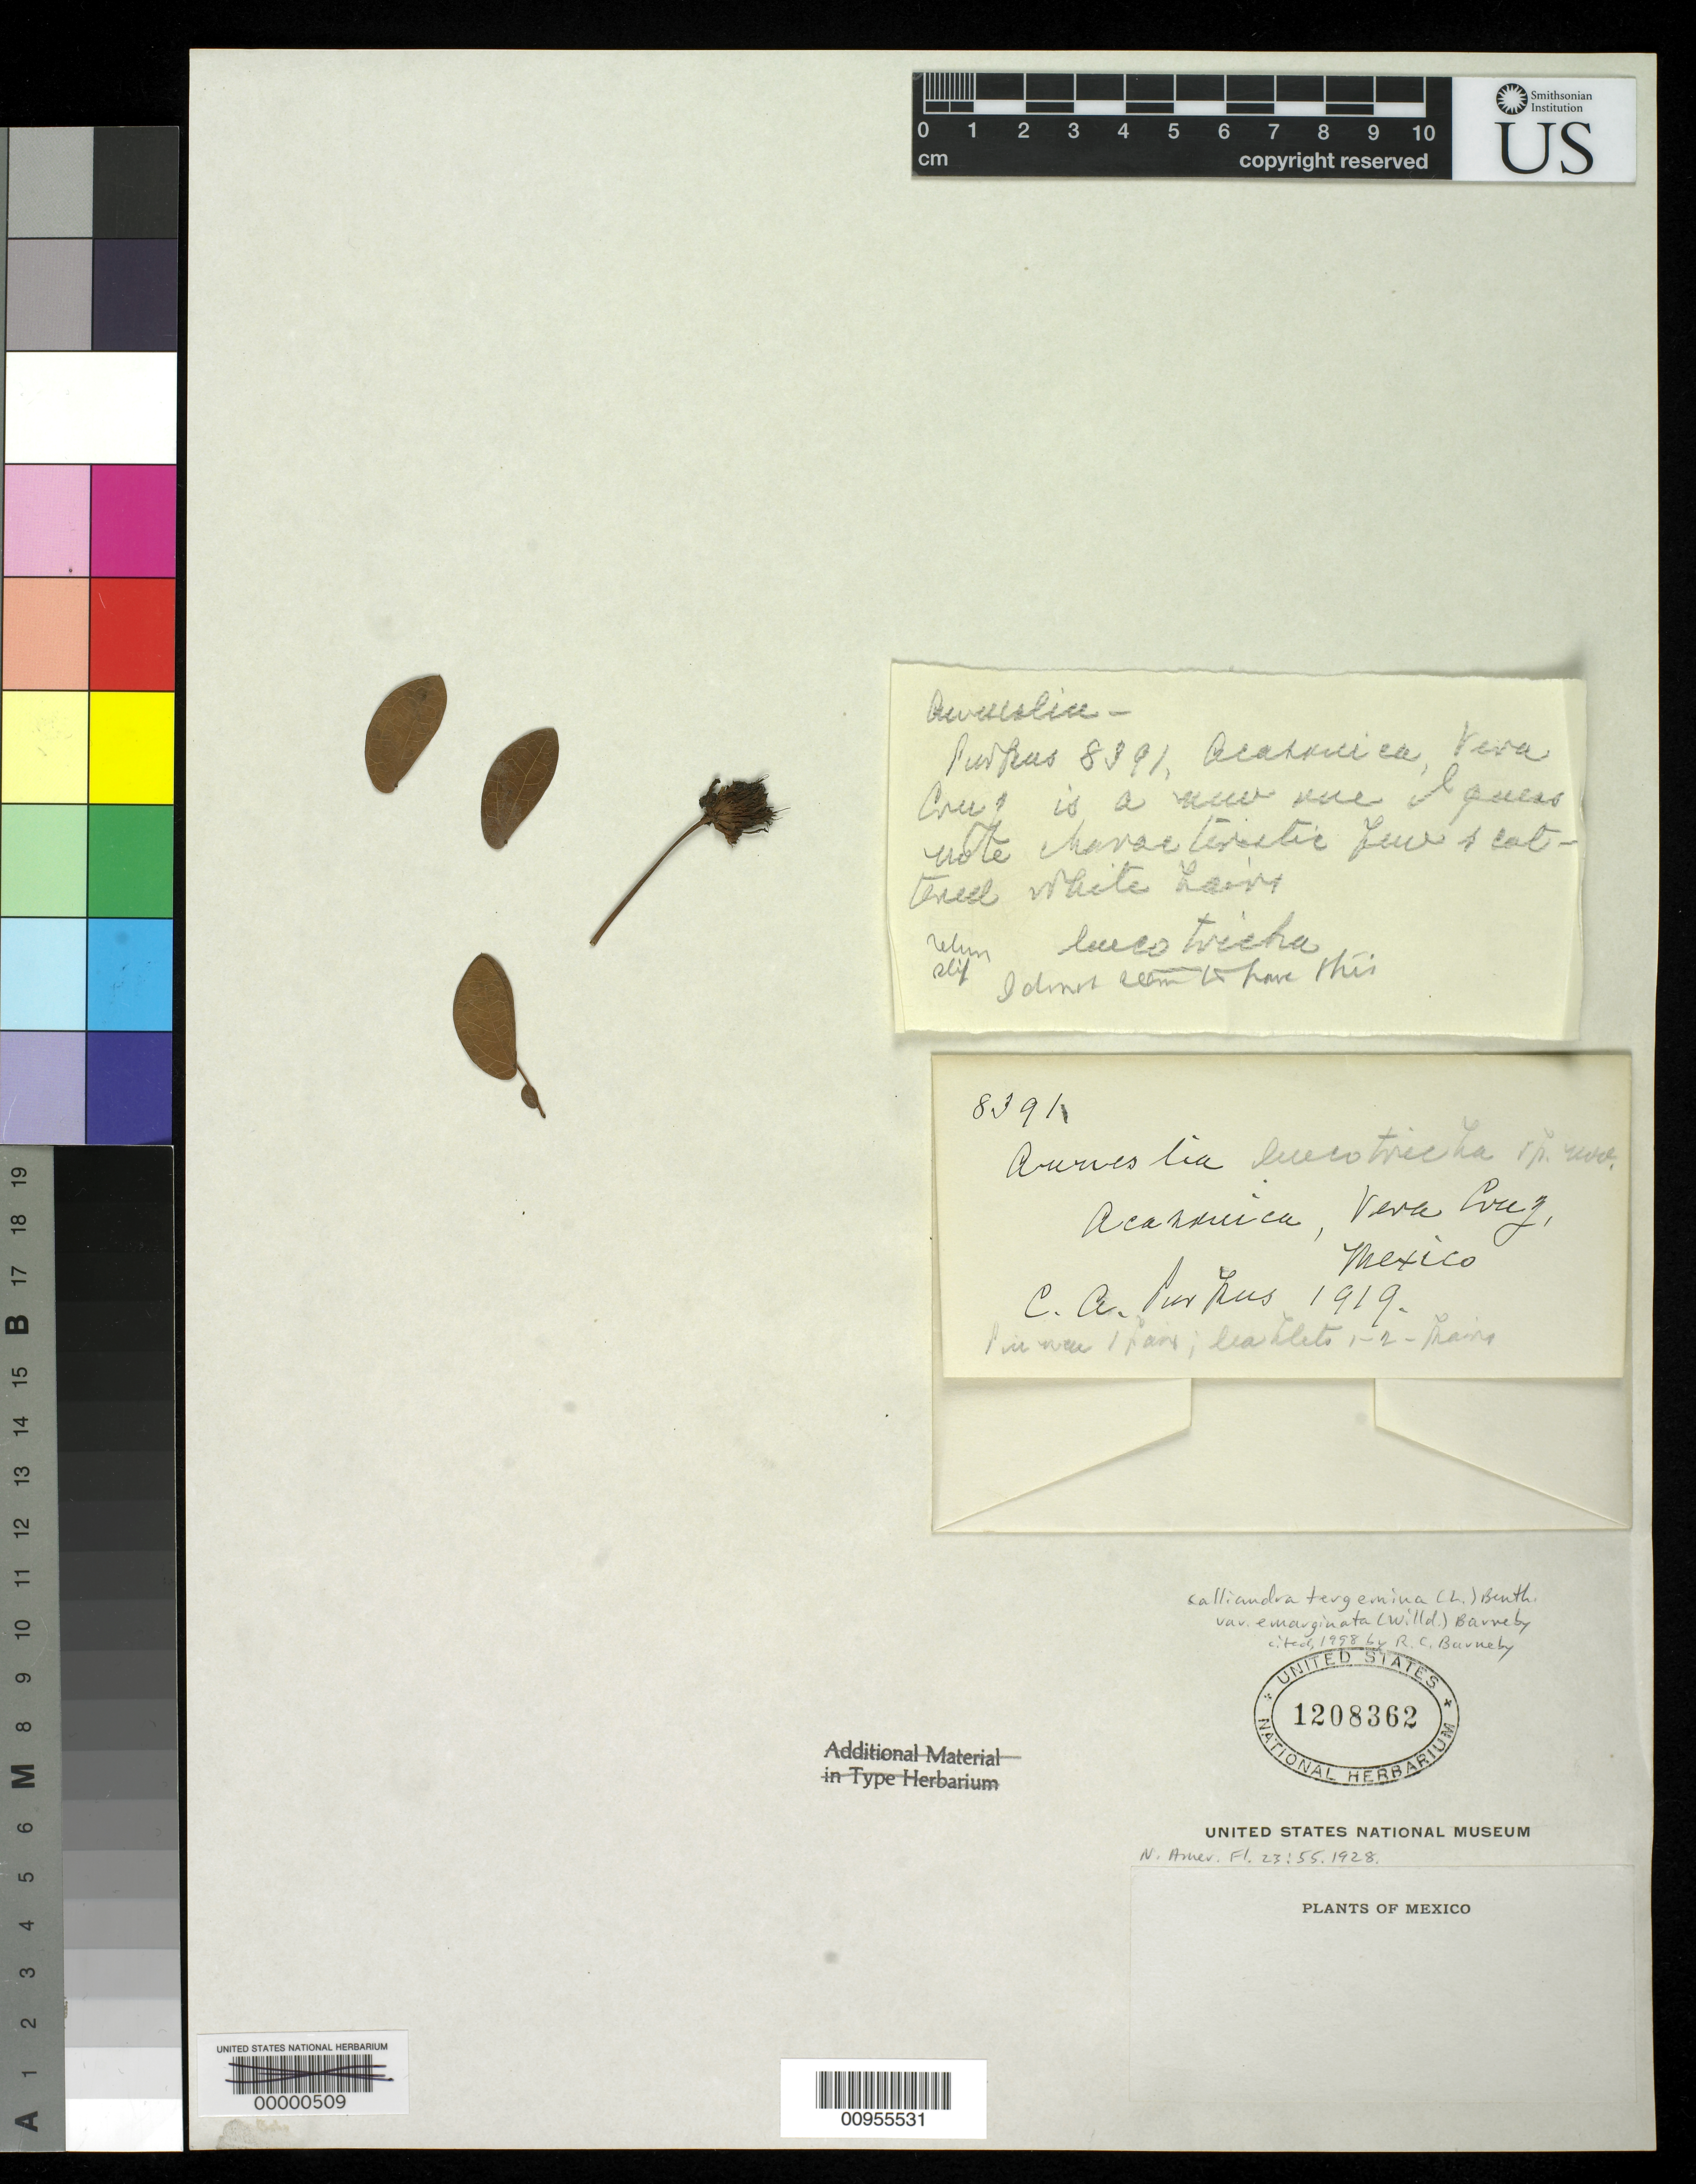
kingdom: Plantae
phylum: Tracheophyta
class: Magnoliopsida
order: Fabales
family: Fabaceae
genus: Anneslia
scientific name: Anneslia leucotricha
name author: Britton & Rose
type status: Isotype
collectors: C. A. Purpus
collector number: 8391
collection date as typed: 1919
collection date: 1919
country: Mexico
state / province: Veracruz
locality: Acasonica.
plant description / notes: Currently accepted name as cited by R.C. Barneby, 1998.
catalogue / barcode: US 1208362